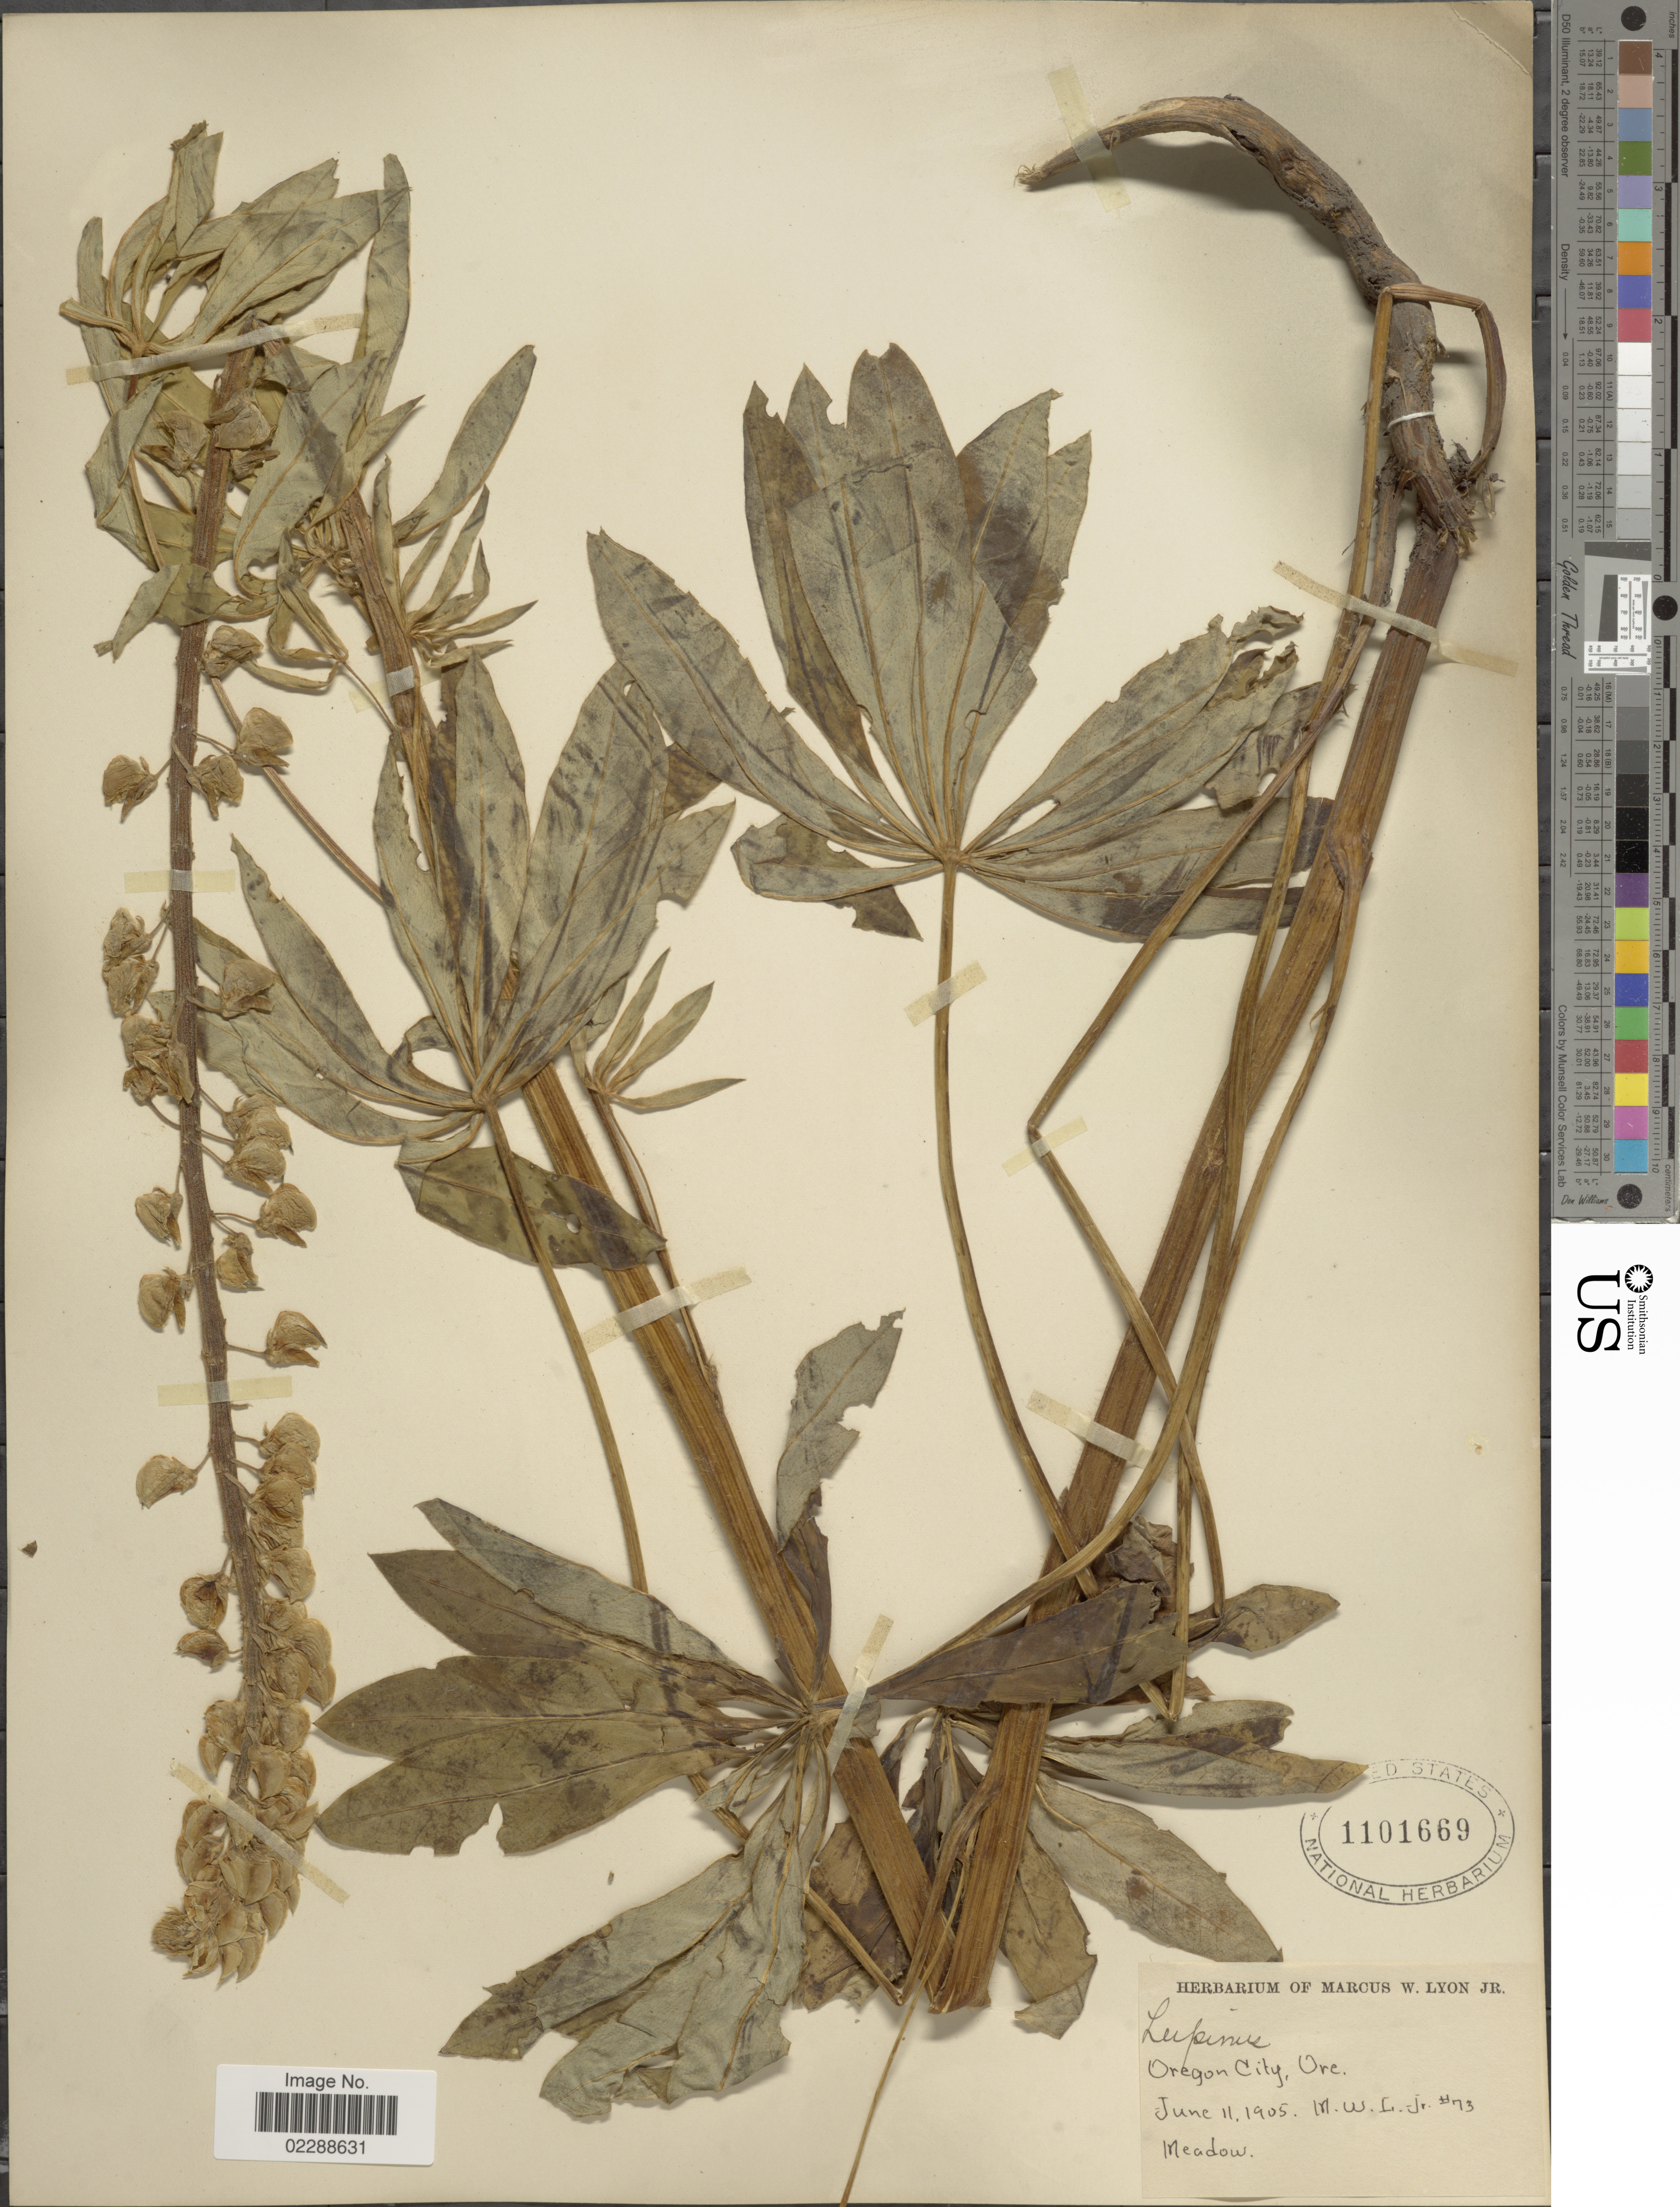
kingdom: Plantae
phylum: Tracheophyta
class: Magnoliopsida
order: Fabales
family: Fabaceae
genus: Lupinus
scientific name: Lupinus sp.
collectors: M. W. Lyon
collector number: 73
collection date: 1905-06-11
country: United States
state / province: Oregon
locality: Oregon City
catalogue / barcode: US 1101669